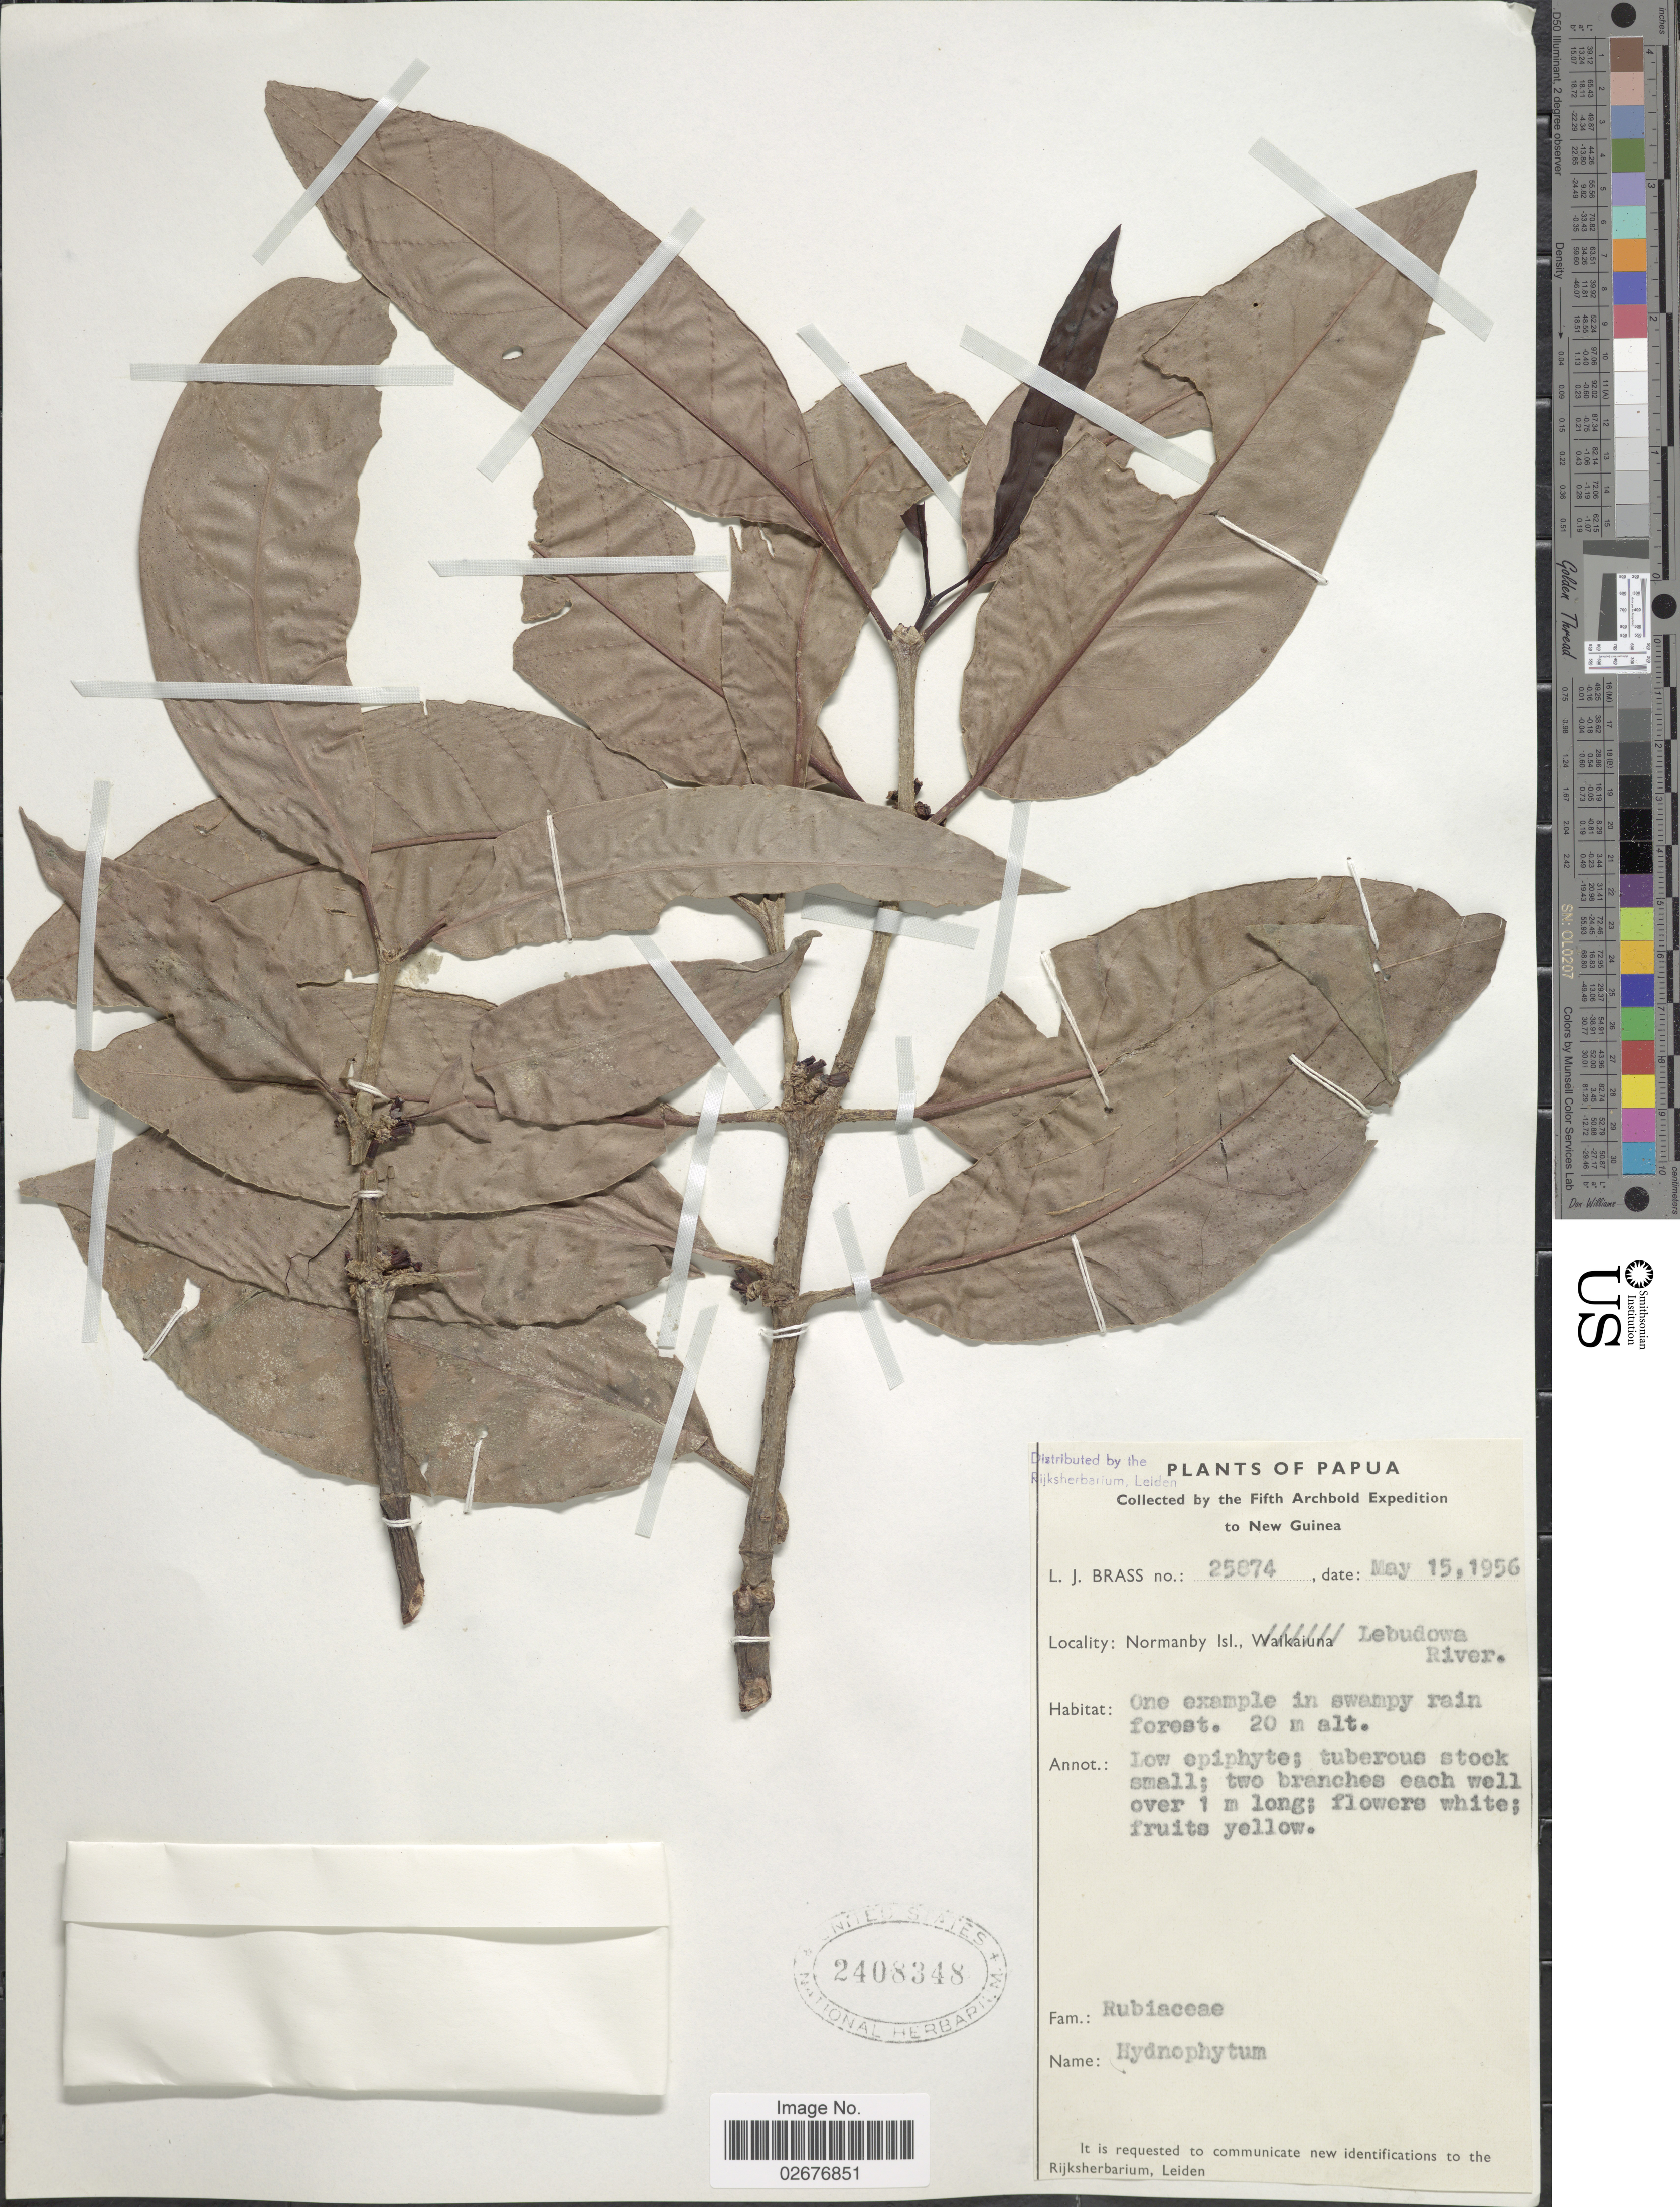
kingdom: Plantae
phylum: Tracheophyta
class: Magnoliopsida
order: Gentianales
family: Rubiaceae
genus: Hydnophytum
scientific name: Hydnophytum sp.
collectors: L. J. Brass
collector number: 25874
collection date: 1956-05-15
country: Papua New Guinea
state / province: Milne Bay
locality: Papua, Normanby Isl., Lebudowa River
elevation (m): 20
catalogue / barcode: US 2408348